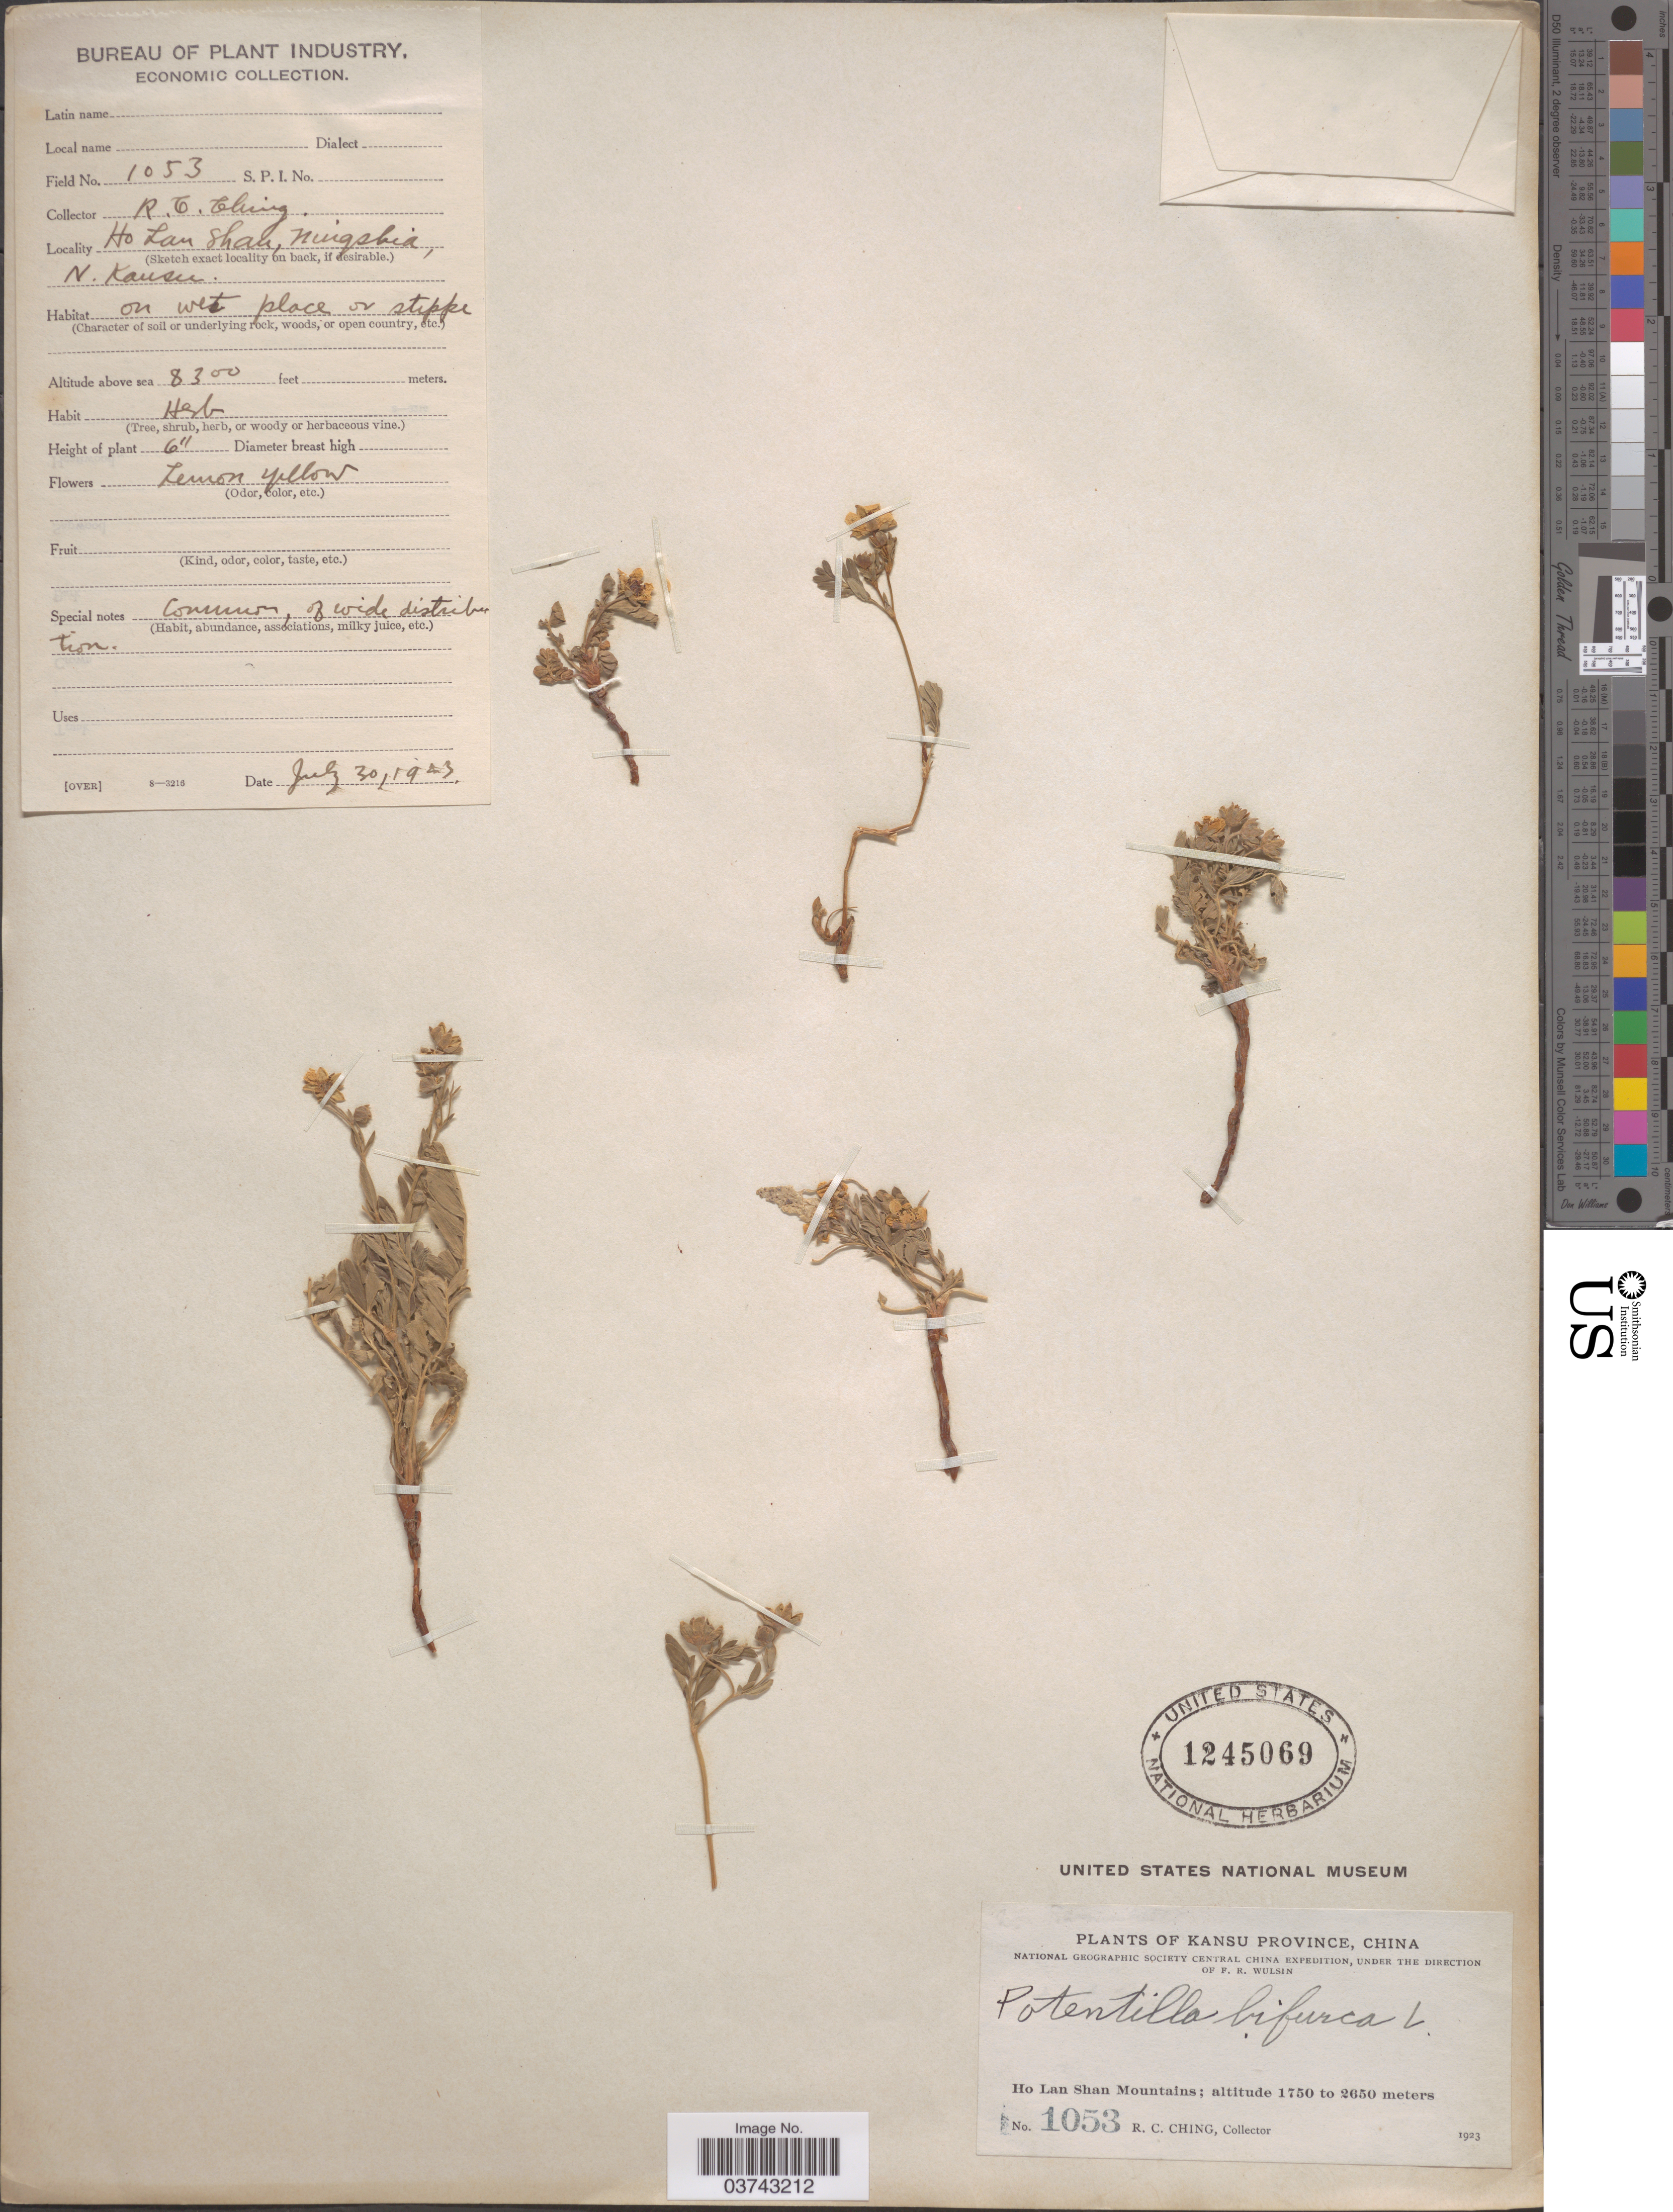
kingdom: Plantae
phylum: Tracheophyta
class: Magnoliopsida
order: Rosales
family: Rosaceae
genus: Sibbaldianthe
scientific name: Sibbaldianthe bifurca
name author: (L.) Kurtto & T. Erikss.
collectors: R. C. Ching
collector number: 1053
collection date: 1923-07-30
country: China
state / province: Gansu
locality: Kansu Province. Ho Lan Shan Mountains. Ho Lan Shan, Nuiqshia. N. Kansu.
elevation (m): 2530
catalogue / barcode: US 1245069